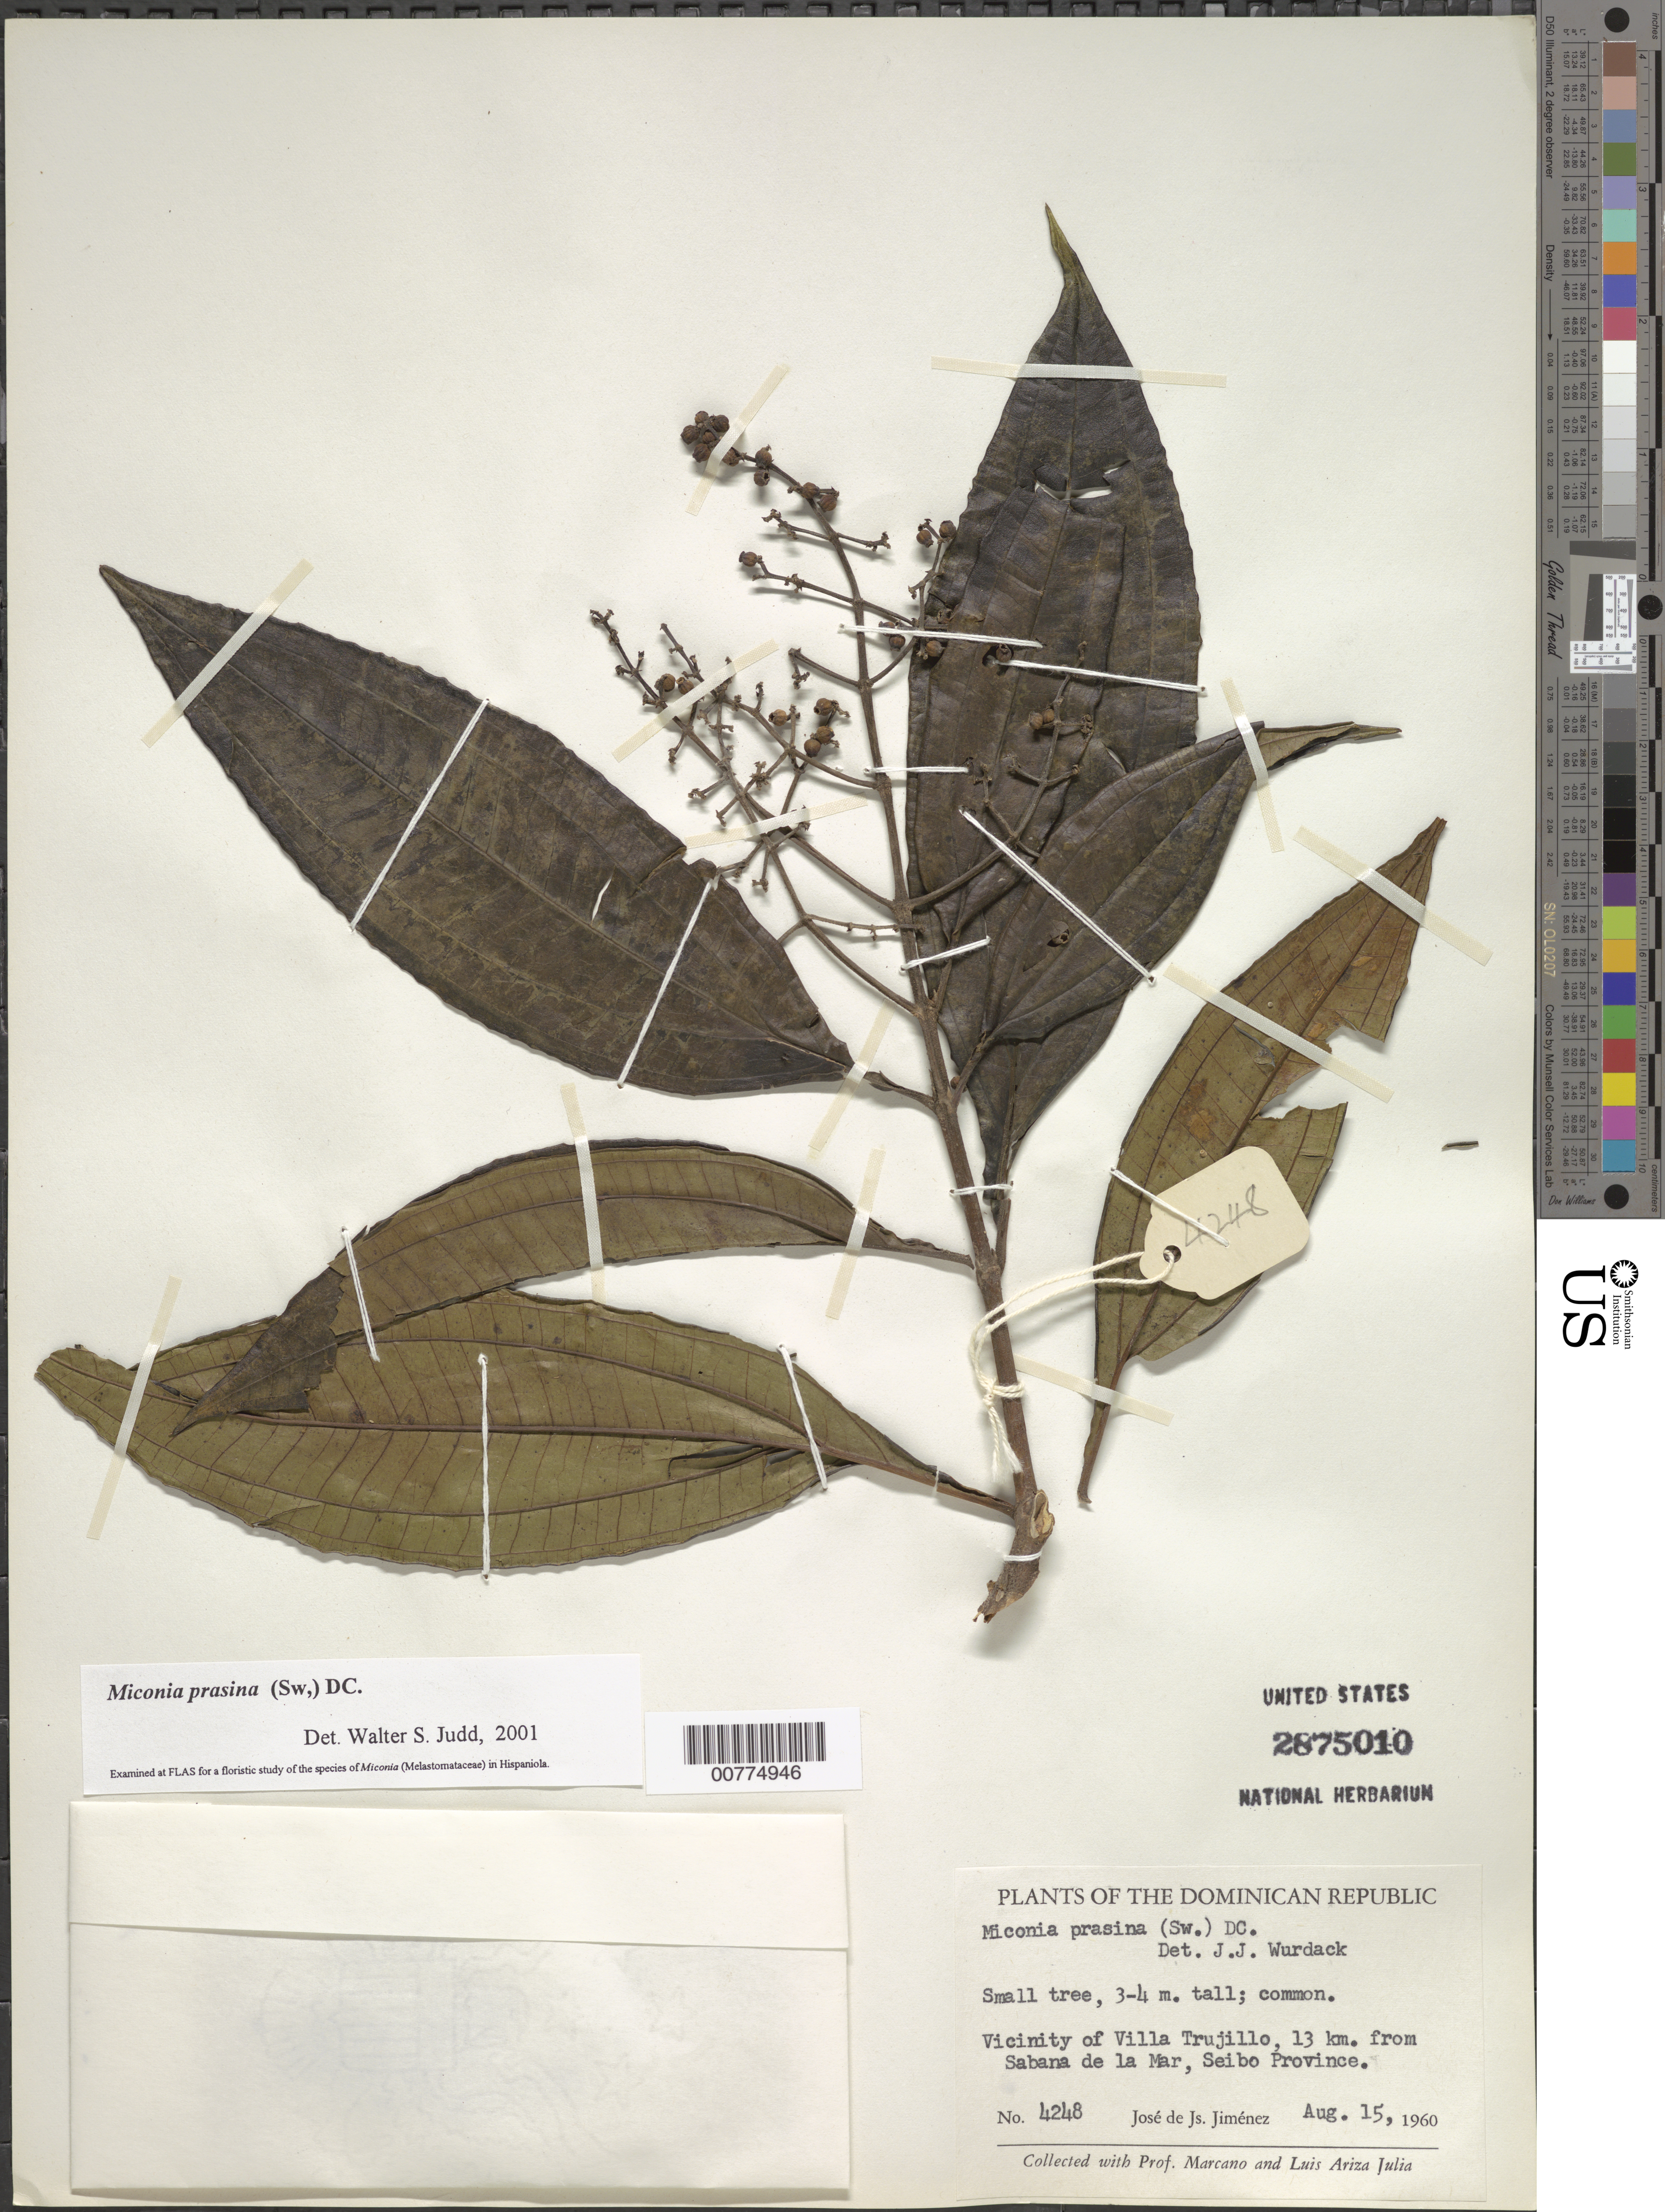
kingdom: Plantae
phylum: Tracheophyta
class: Magnoliopsida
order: Myrtales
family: Melastomataceae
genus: Miconia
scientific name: Miconia prasina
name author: (Sw.) DC.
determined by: Judd, Walter S.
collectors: E. J. Marcano F. & L. Ariza-Julia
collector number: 4248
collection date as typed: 15 Aug 1960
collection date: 1960-08-15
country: Dominican Republic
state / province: El Seibo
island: Hispaniola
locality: Vicinity of Villa Trujillo, 13 km from Sabana de la Mar.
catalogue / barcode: US 2875010